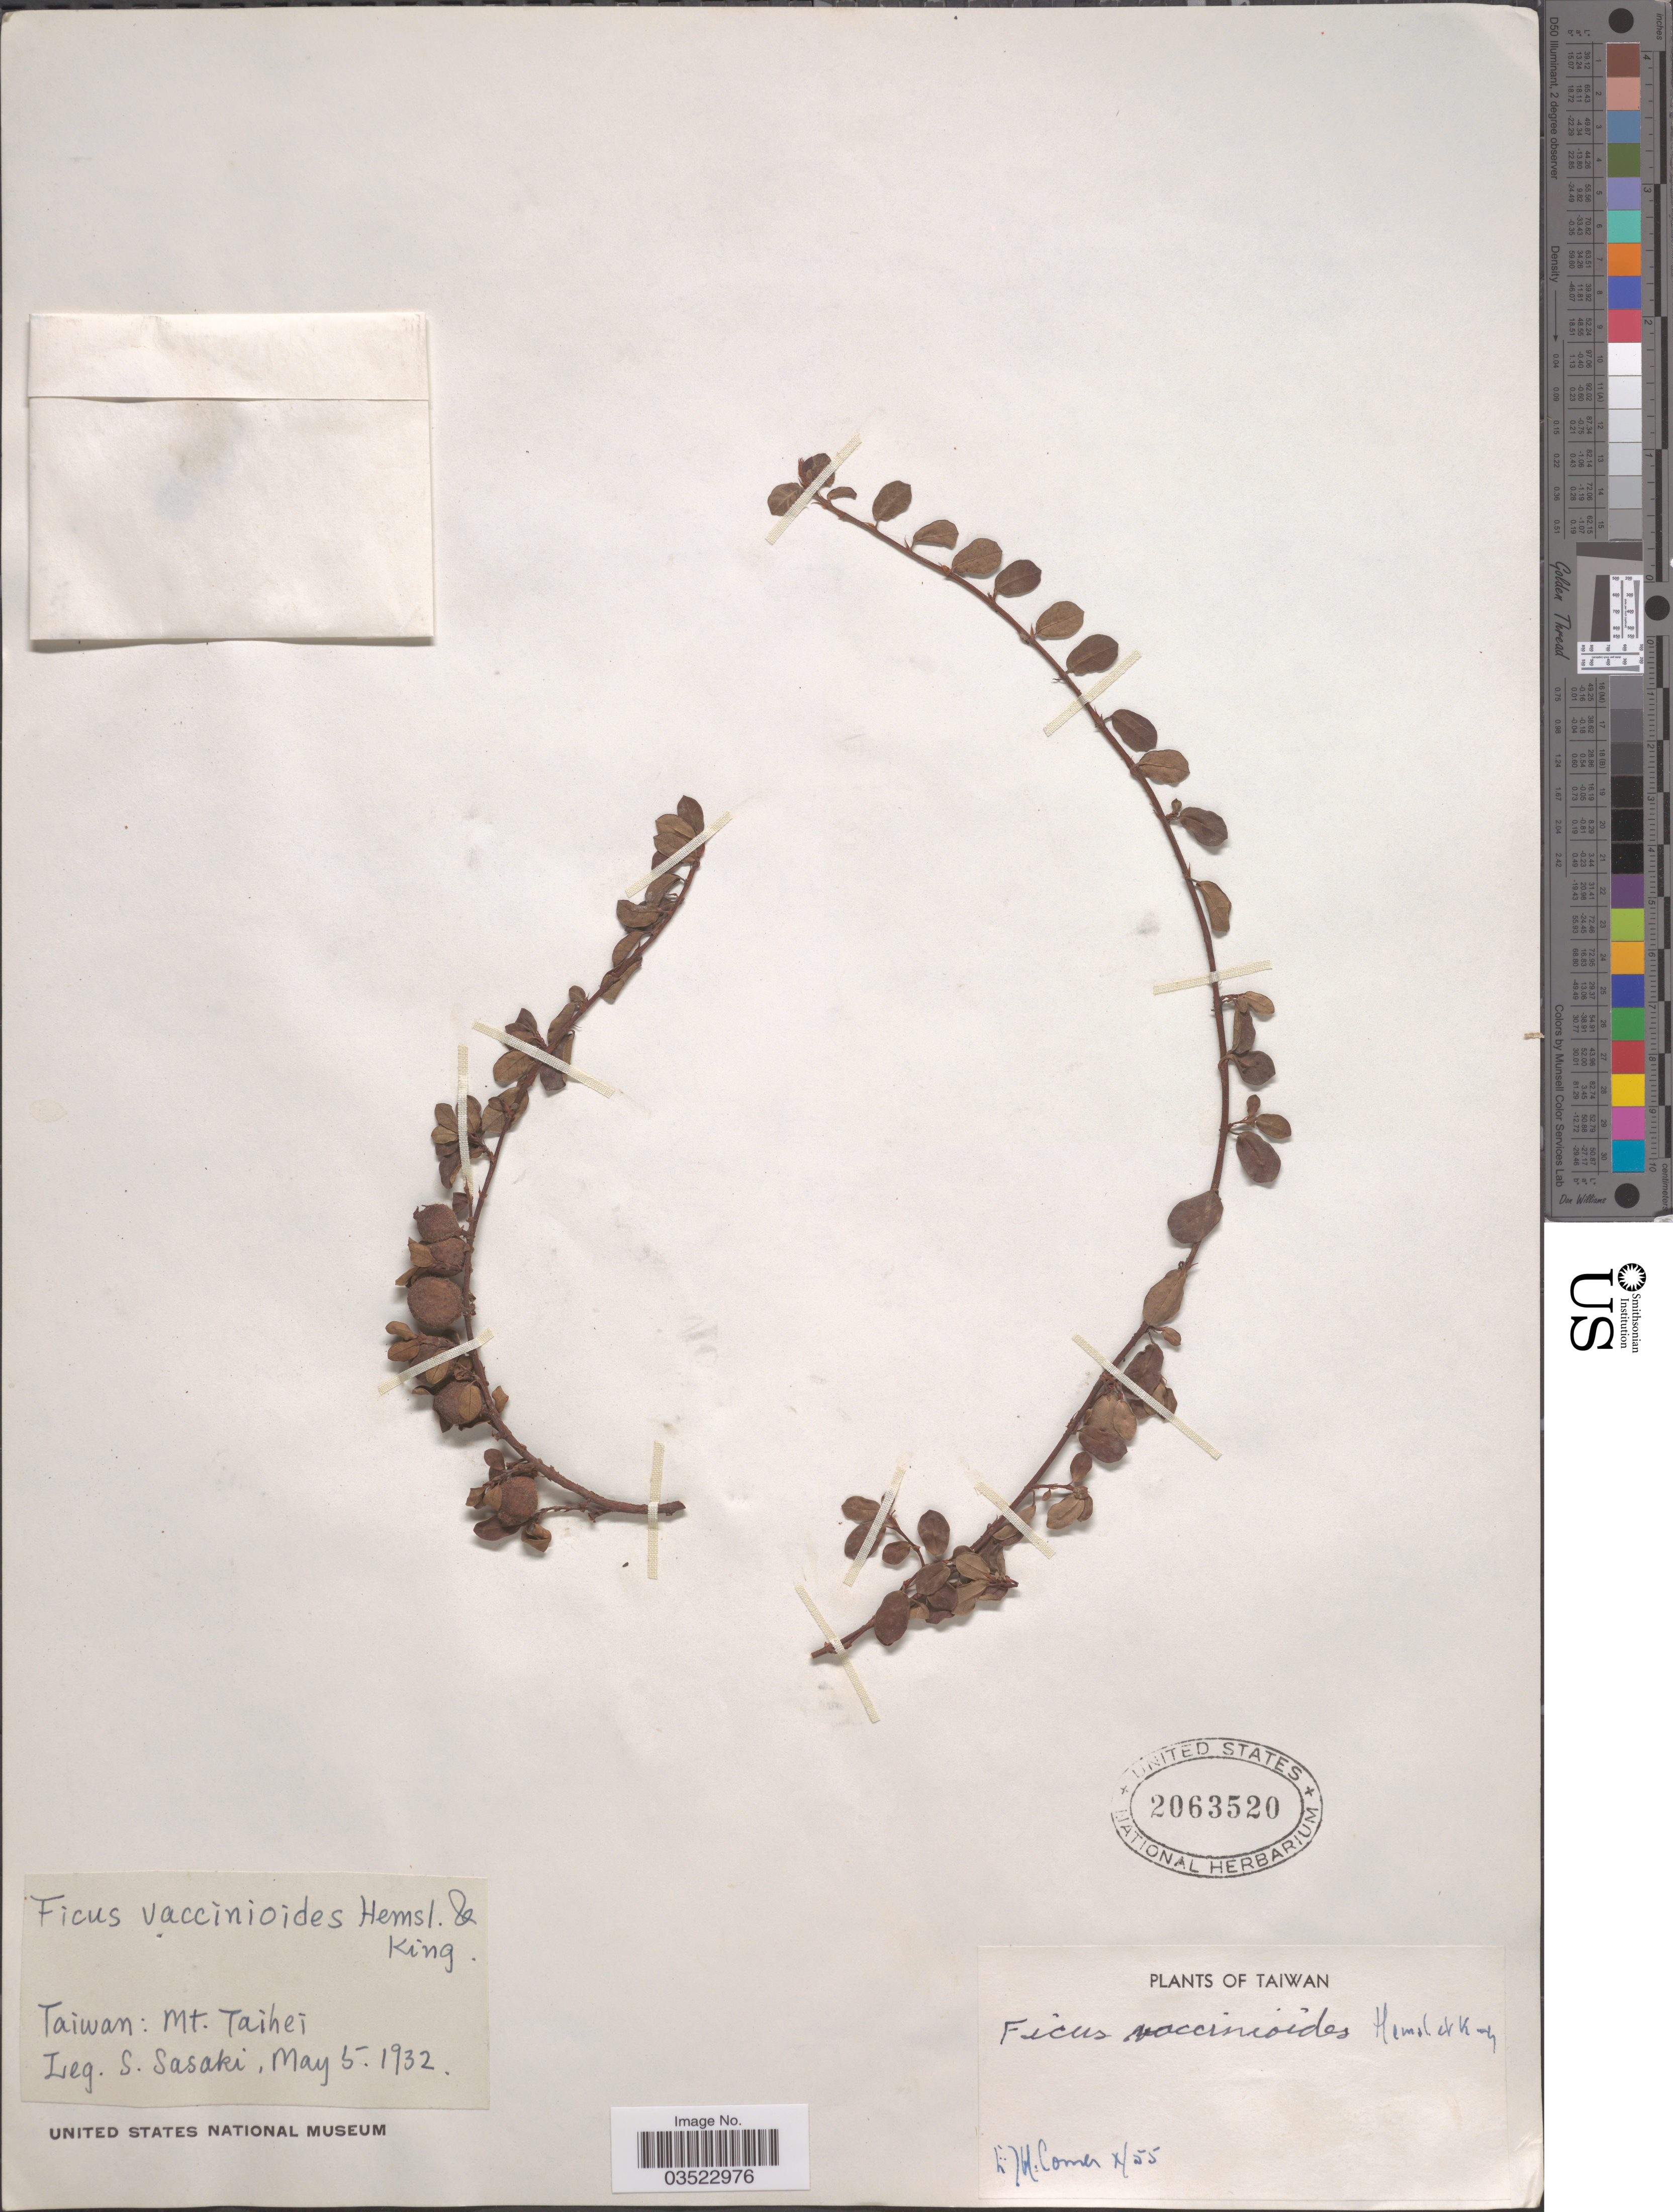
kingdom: Plantae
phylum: Tracheophyta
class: Magnoliopsida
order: Rosales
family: Moraceae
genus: Ficus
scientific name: Ficus vaccinioides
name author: Hemsl. & King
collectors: J. H. Cowen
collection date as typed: Transcribed d/m/y: /10/55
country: Taiwan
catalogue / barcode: US 2063520-2